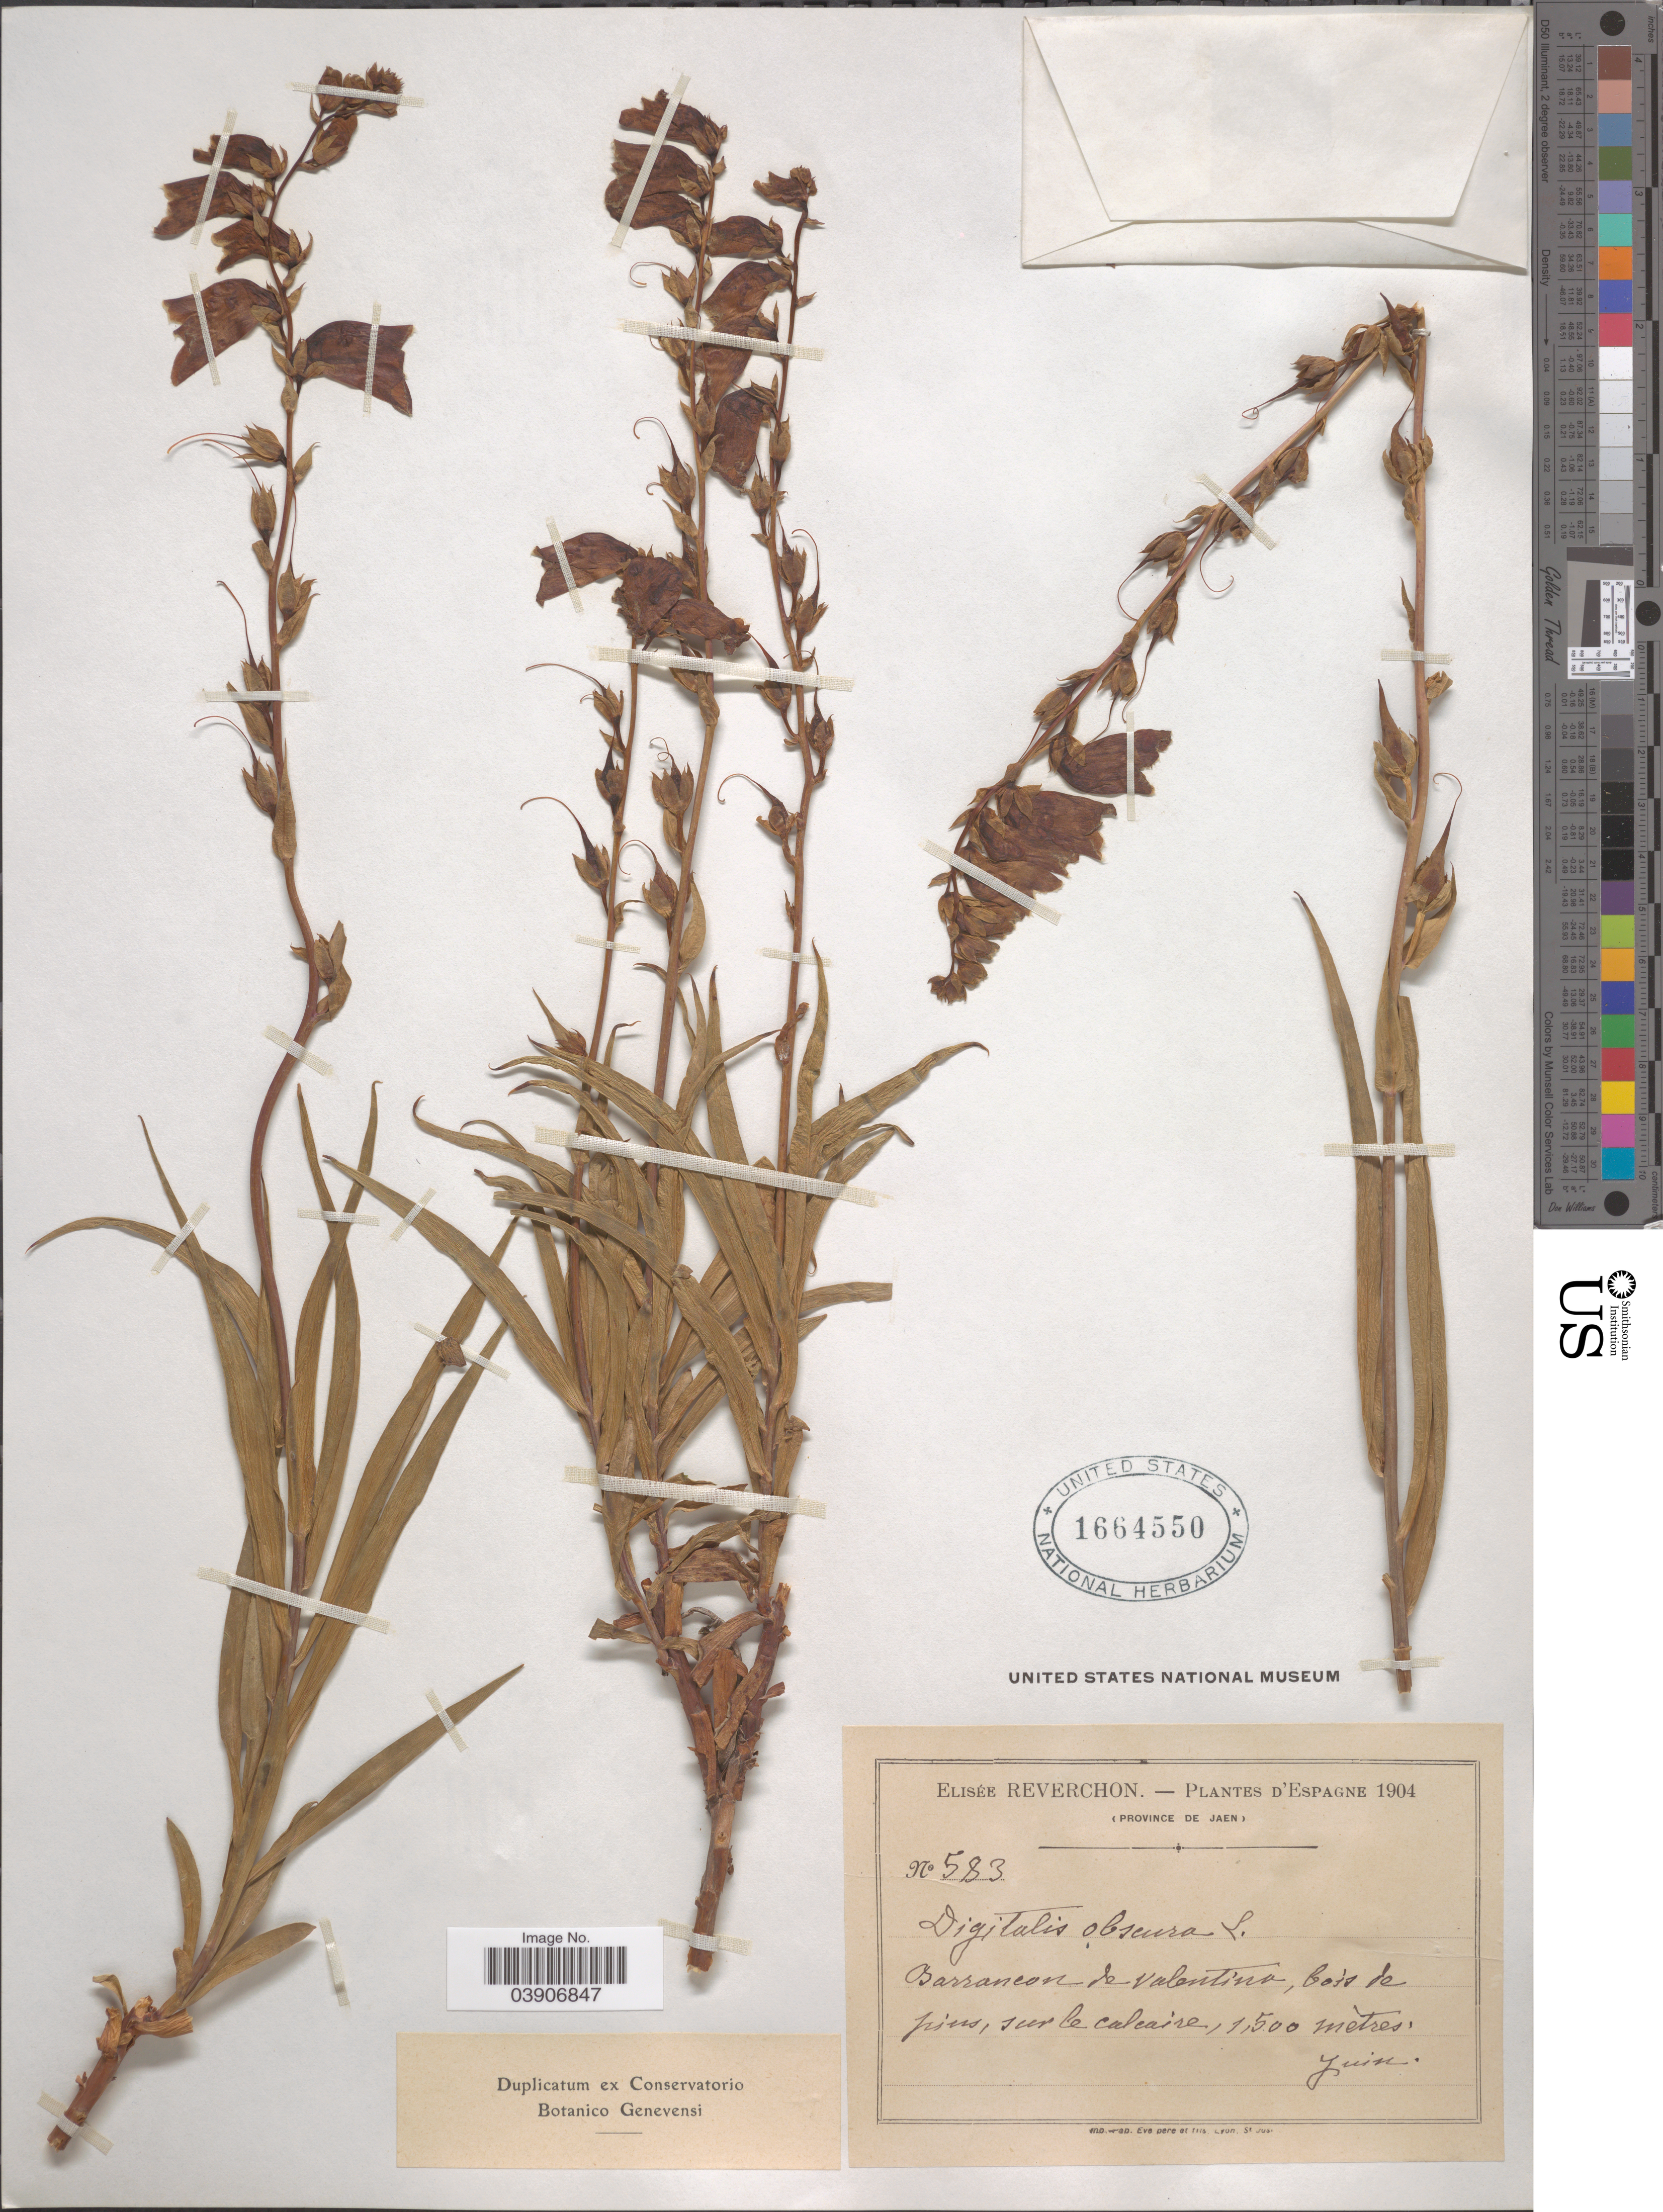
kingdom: Plantae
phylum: Tracheophyta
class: Magnoliopsida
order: Lamiales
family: Plantaginaceae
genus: Digitalis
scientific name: Digitalis obscura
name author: L.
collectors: E. Reverchon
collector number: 583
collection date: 1904-06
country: Spain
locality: D'Espagne. (Province de Jaen). Barrancon de Valentina, boís de pius, sur le calcaire.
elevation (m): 1500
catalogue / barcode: US 1664550